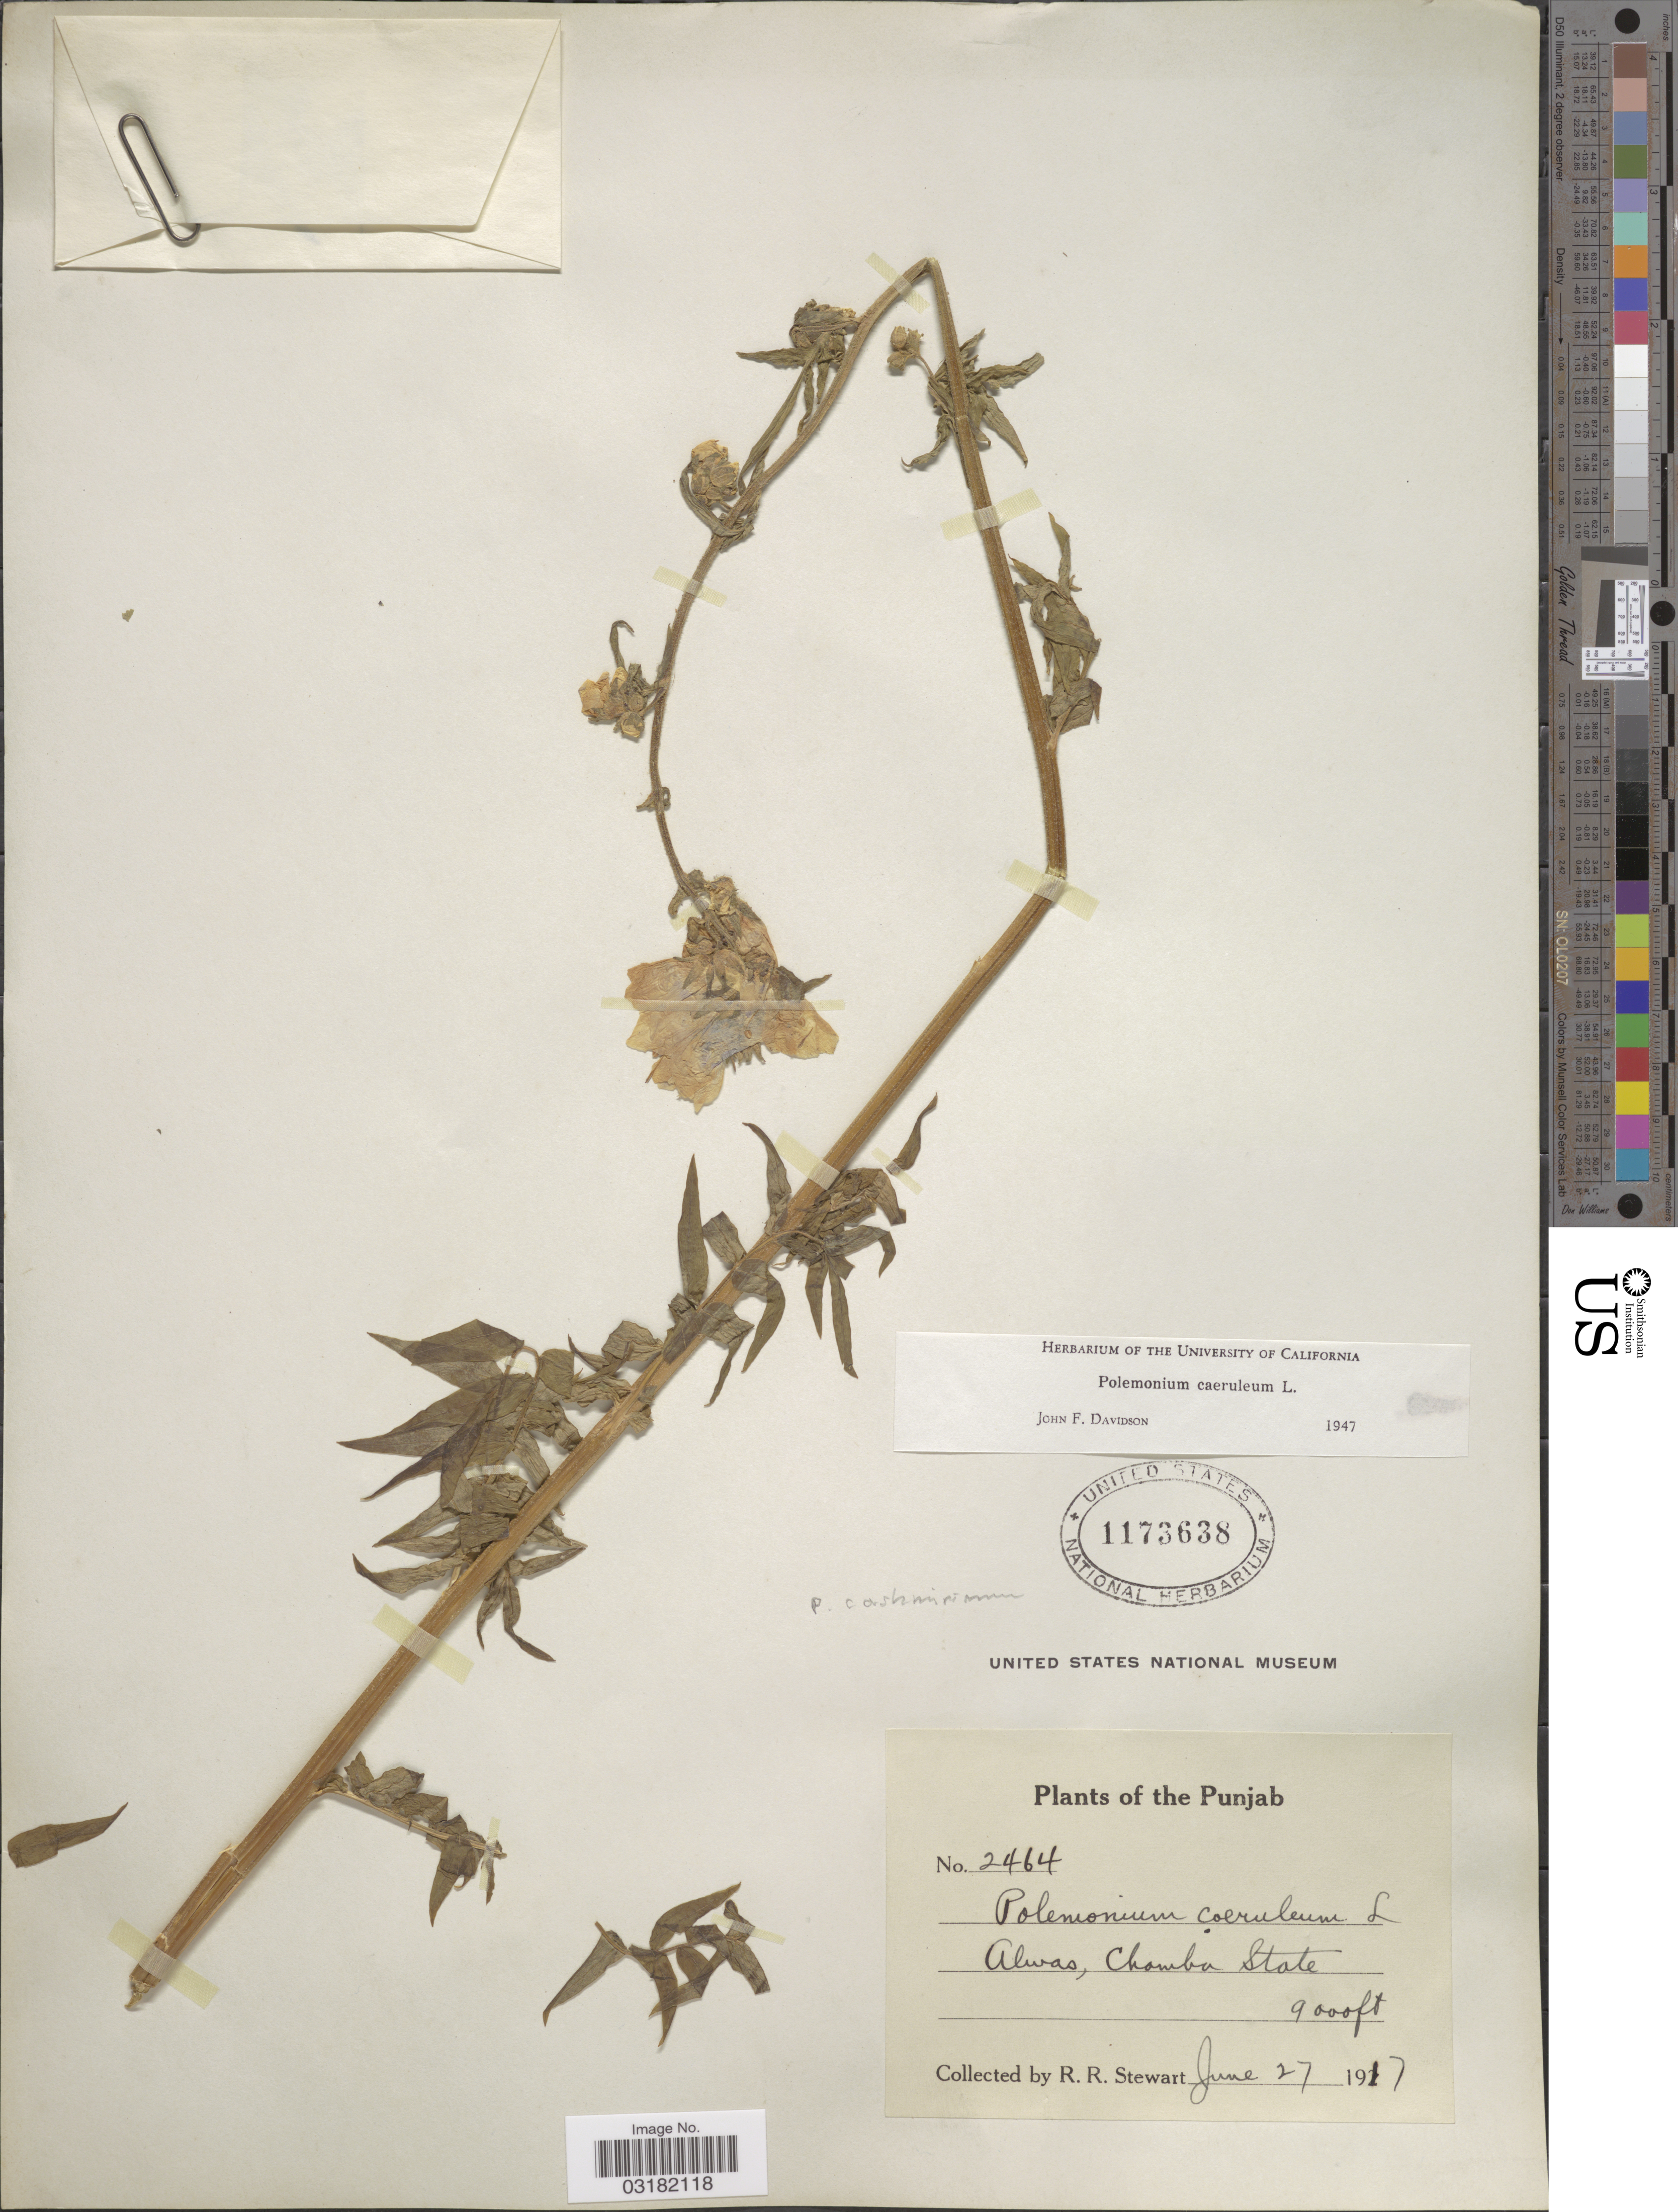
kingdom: Plantae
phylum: Tracheophyta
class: Magnoliopsida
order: Ericales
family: Polemoniaceae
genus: Polemonium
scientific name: Polemonium caeruleum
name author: L.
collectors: R. Stewart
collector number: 2464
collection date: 1917-06-27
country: India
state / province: Punjab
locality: Alwas, Chamba State.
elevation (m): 2743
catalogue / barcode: US 1173638